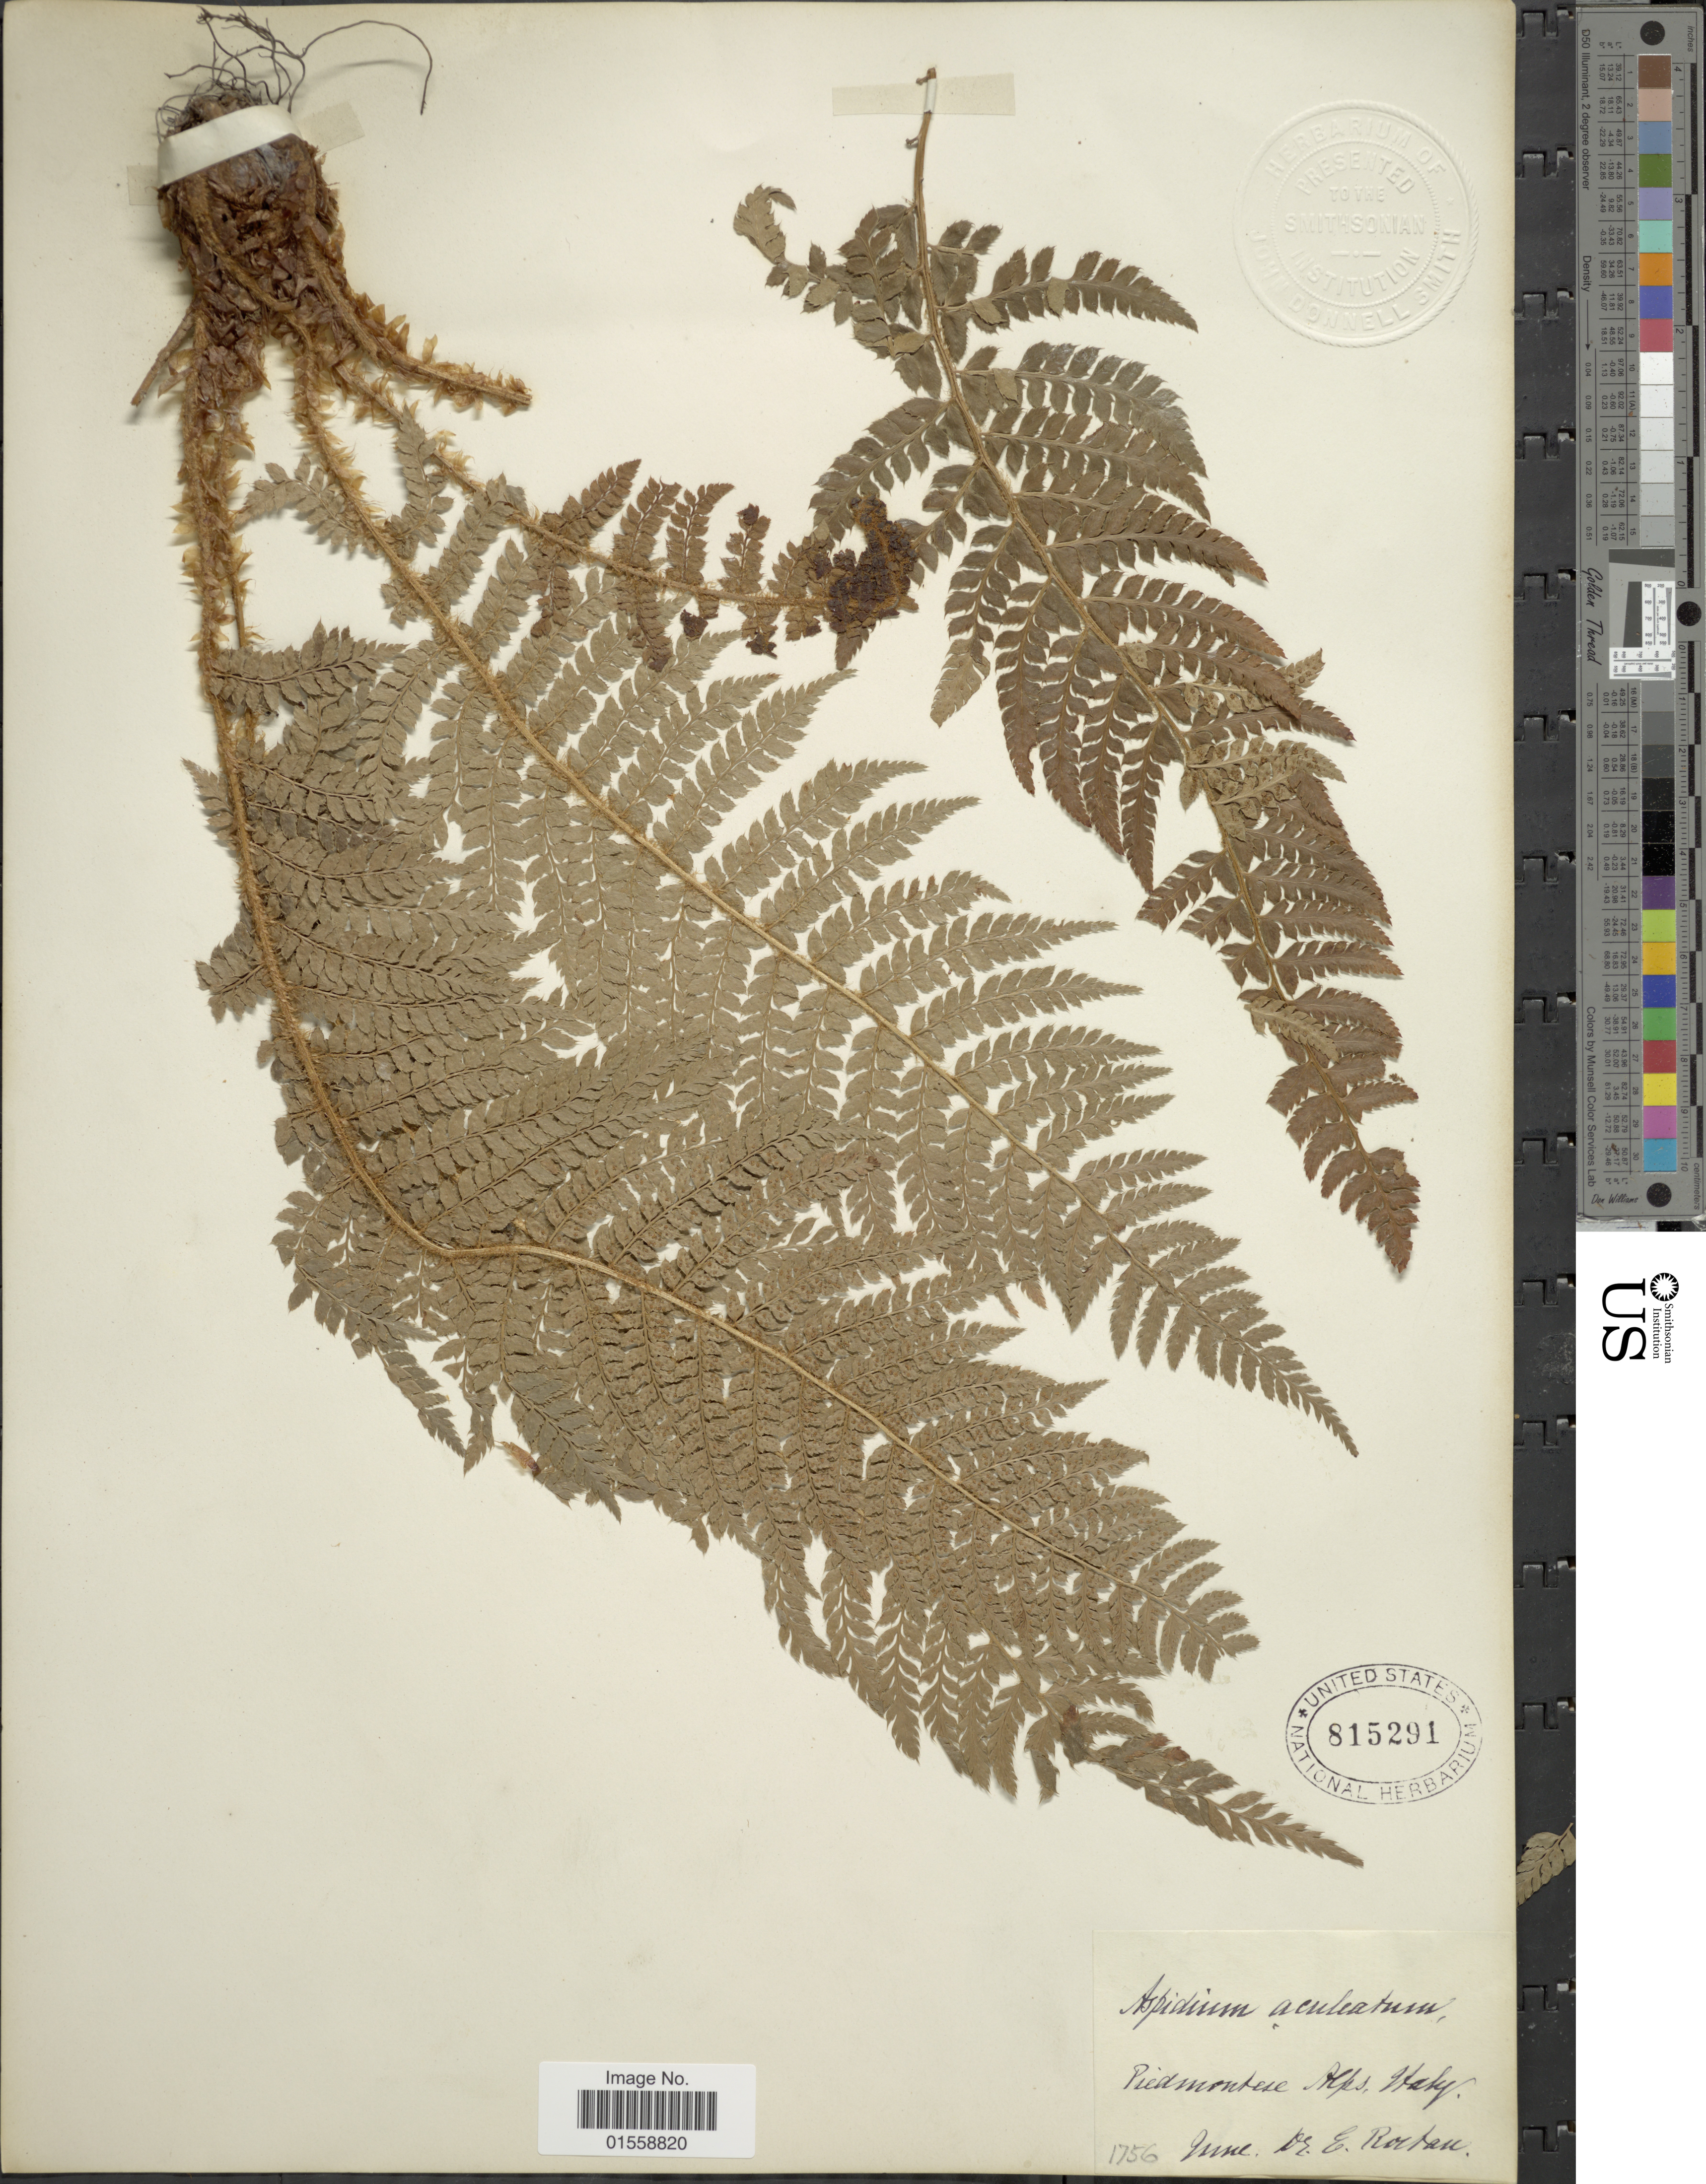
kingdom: Plantae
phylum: Tracheophyta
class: Polypodiopsida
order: Polypodiales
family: Dryopteridaceae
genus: Polystichum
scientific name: Polystichum setiferum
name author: (Forssk.) Moore ex Woynar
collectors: E. Bostan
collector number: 1756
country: Italy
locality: Piedmontese, Alps, Italy [interpreted]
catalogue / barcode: US 815291